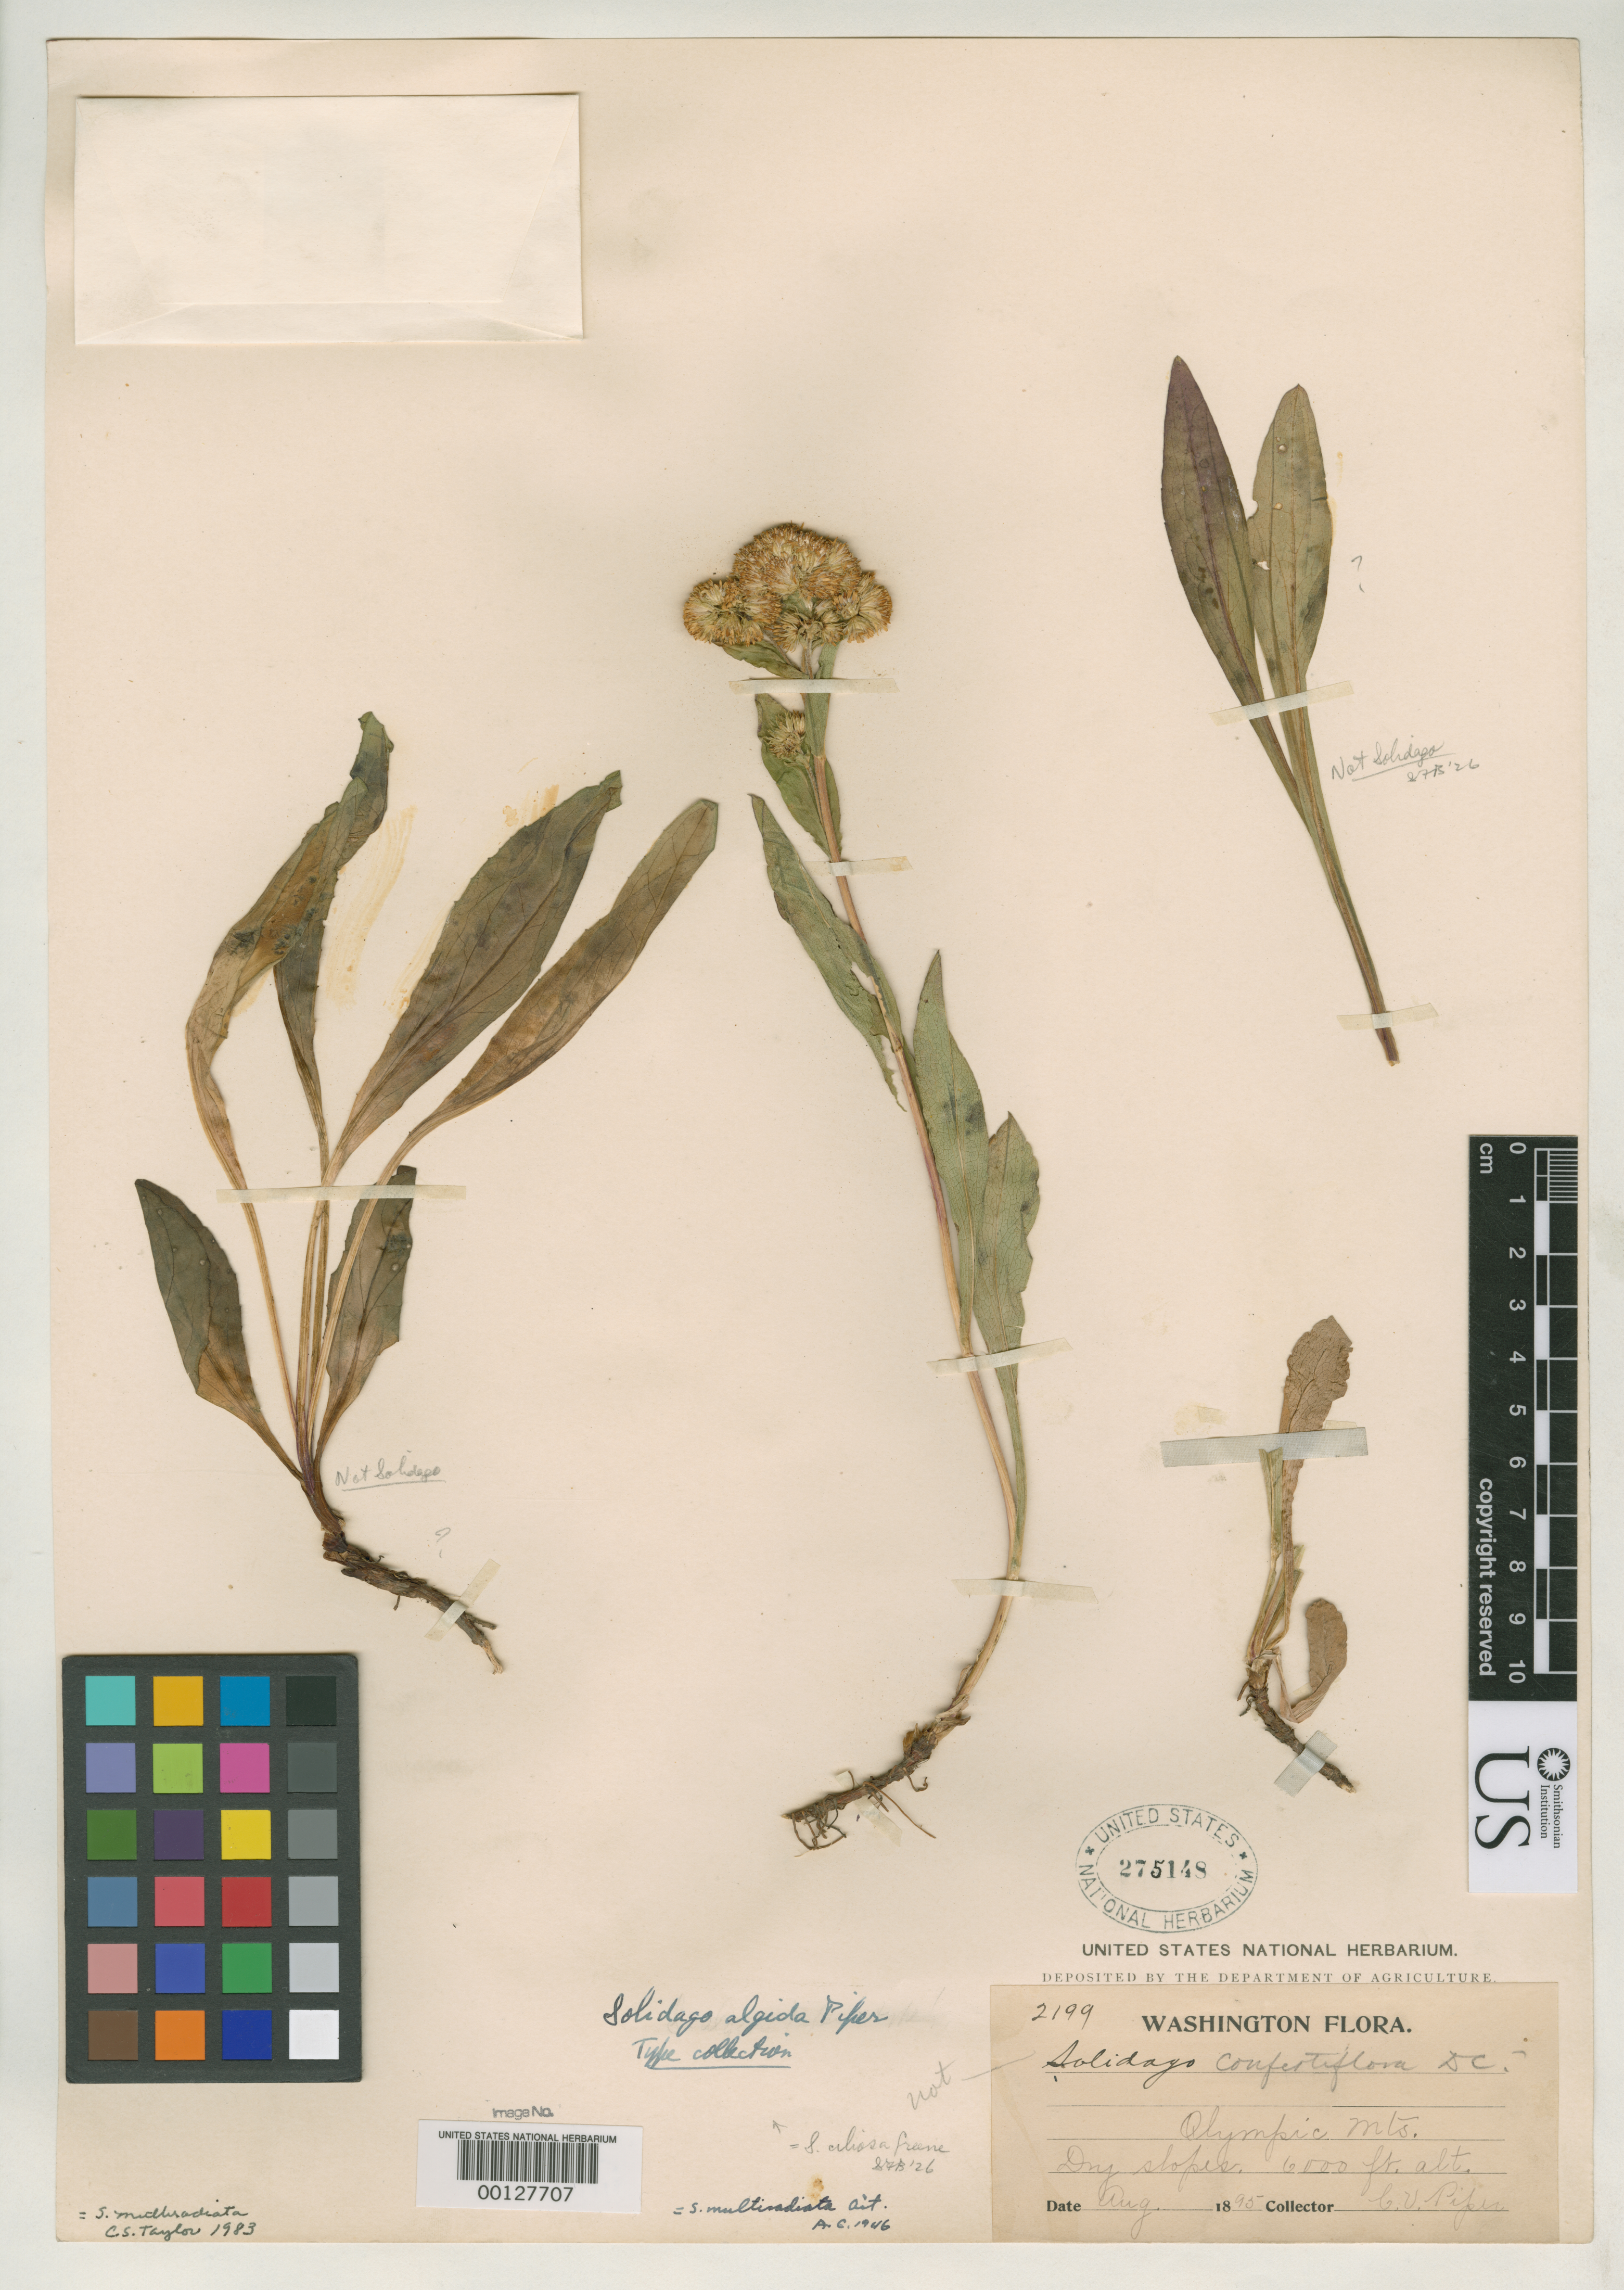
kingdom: Plantae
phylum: Tracheophyta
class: Magnoliopsida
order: Asterales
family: Asteraceae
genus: Solidago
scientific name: Solidago algida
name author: Piper in Piper & Beattie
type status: Type Collection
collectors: C. V. Piper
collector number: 2199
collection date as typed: Aug 1895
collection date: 1895-08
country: United States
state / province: Washington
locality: Olympic Mts.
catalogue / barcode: US 275148